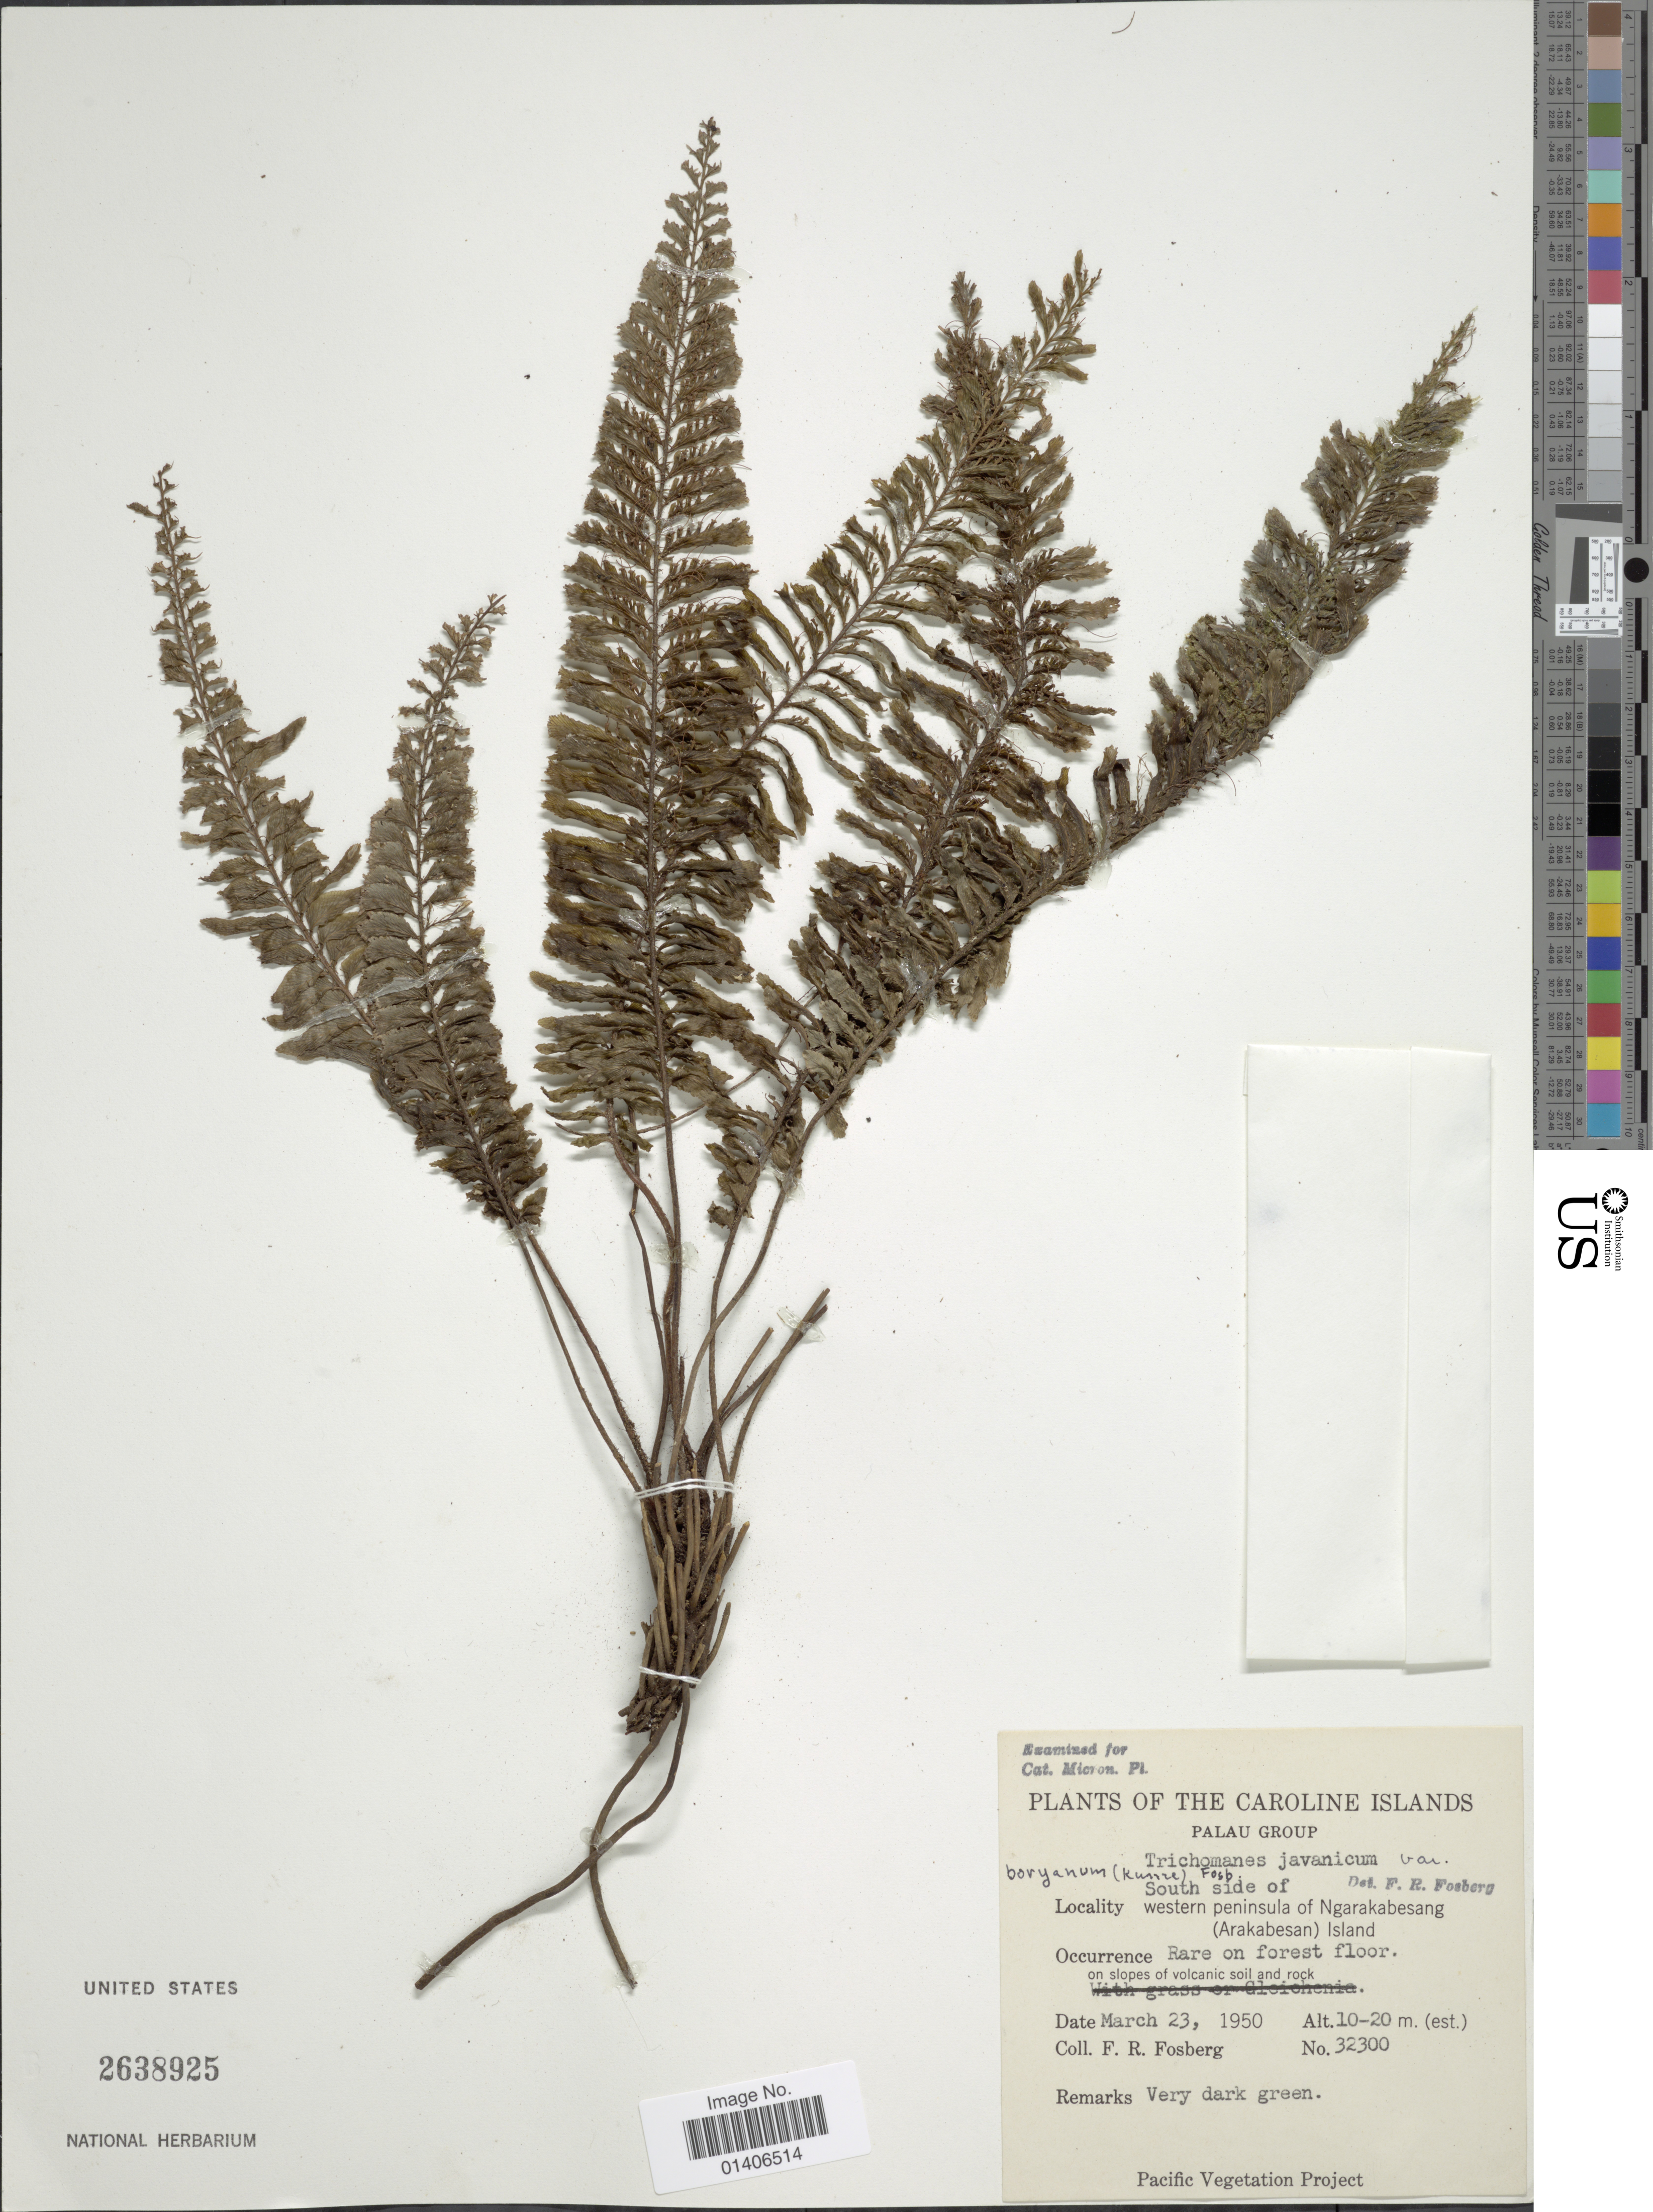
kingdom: Plantae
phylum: Tracheophyta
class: Polypodiopsida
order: Hymenophyllales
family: Hymenophyllaceae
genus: Cephalomanes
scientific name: Cephalomanes atrovirens subsp. boryanum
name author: (Kunze) K. Iwats.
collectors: F. R. Fosberg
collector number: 32300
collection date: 1950-03-23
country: Palau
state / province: Koror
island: Ngerekebesang [Arakabesan]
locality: Palau Group, South side of western peninsula of Ngerekebesang (Arakabesan) Island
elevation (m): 10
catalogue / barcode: US 2638925